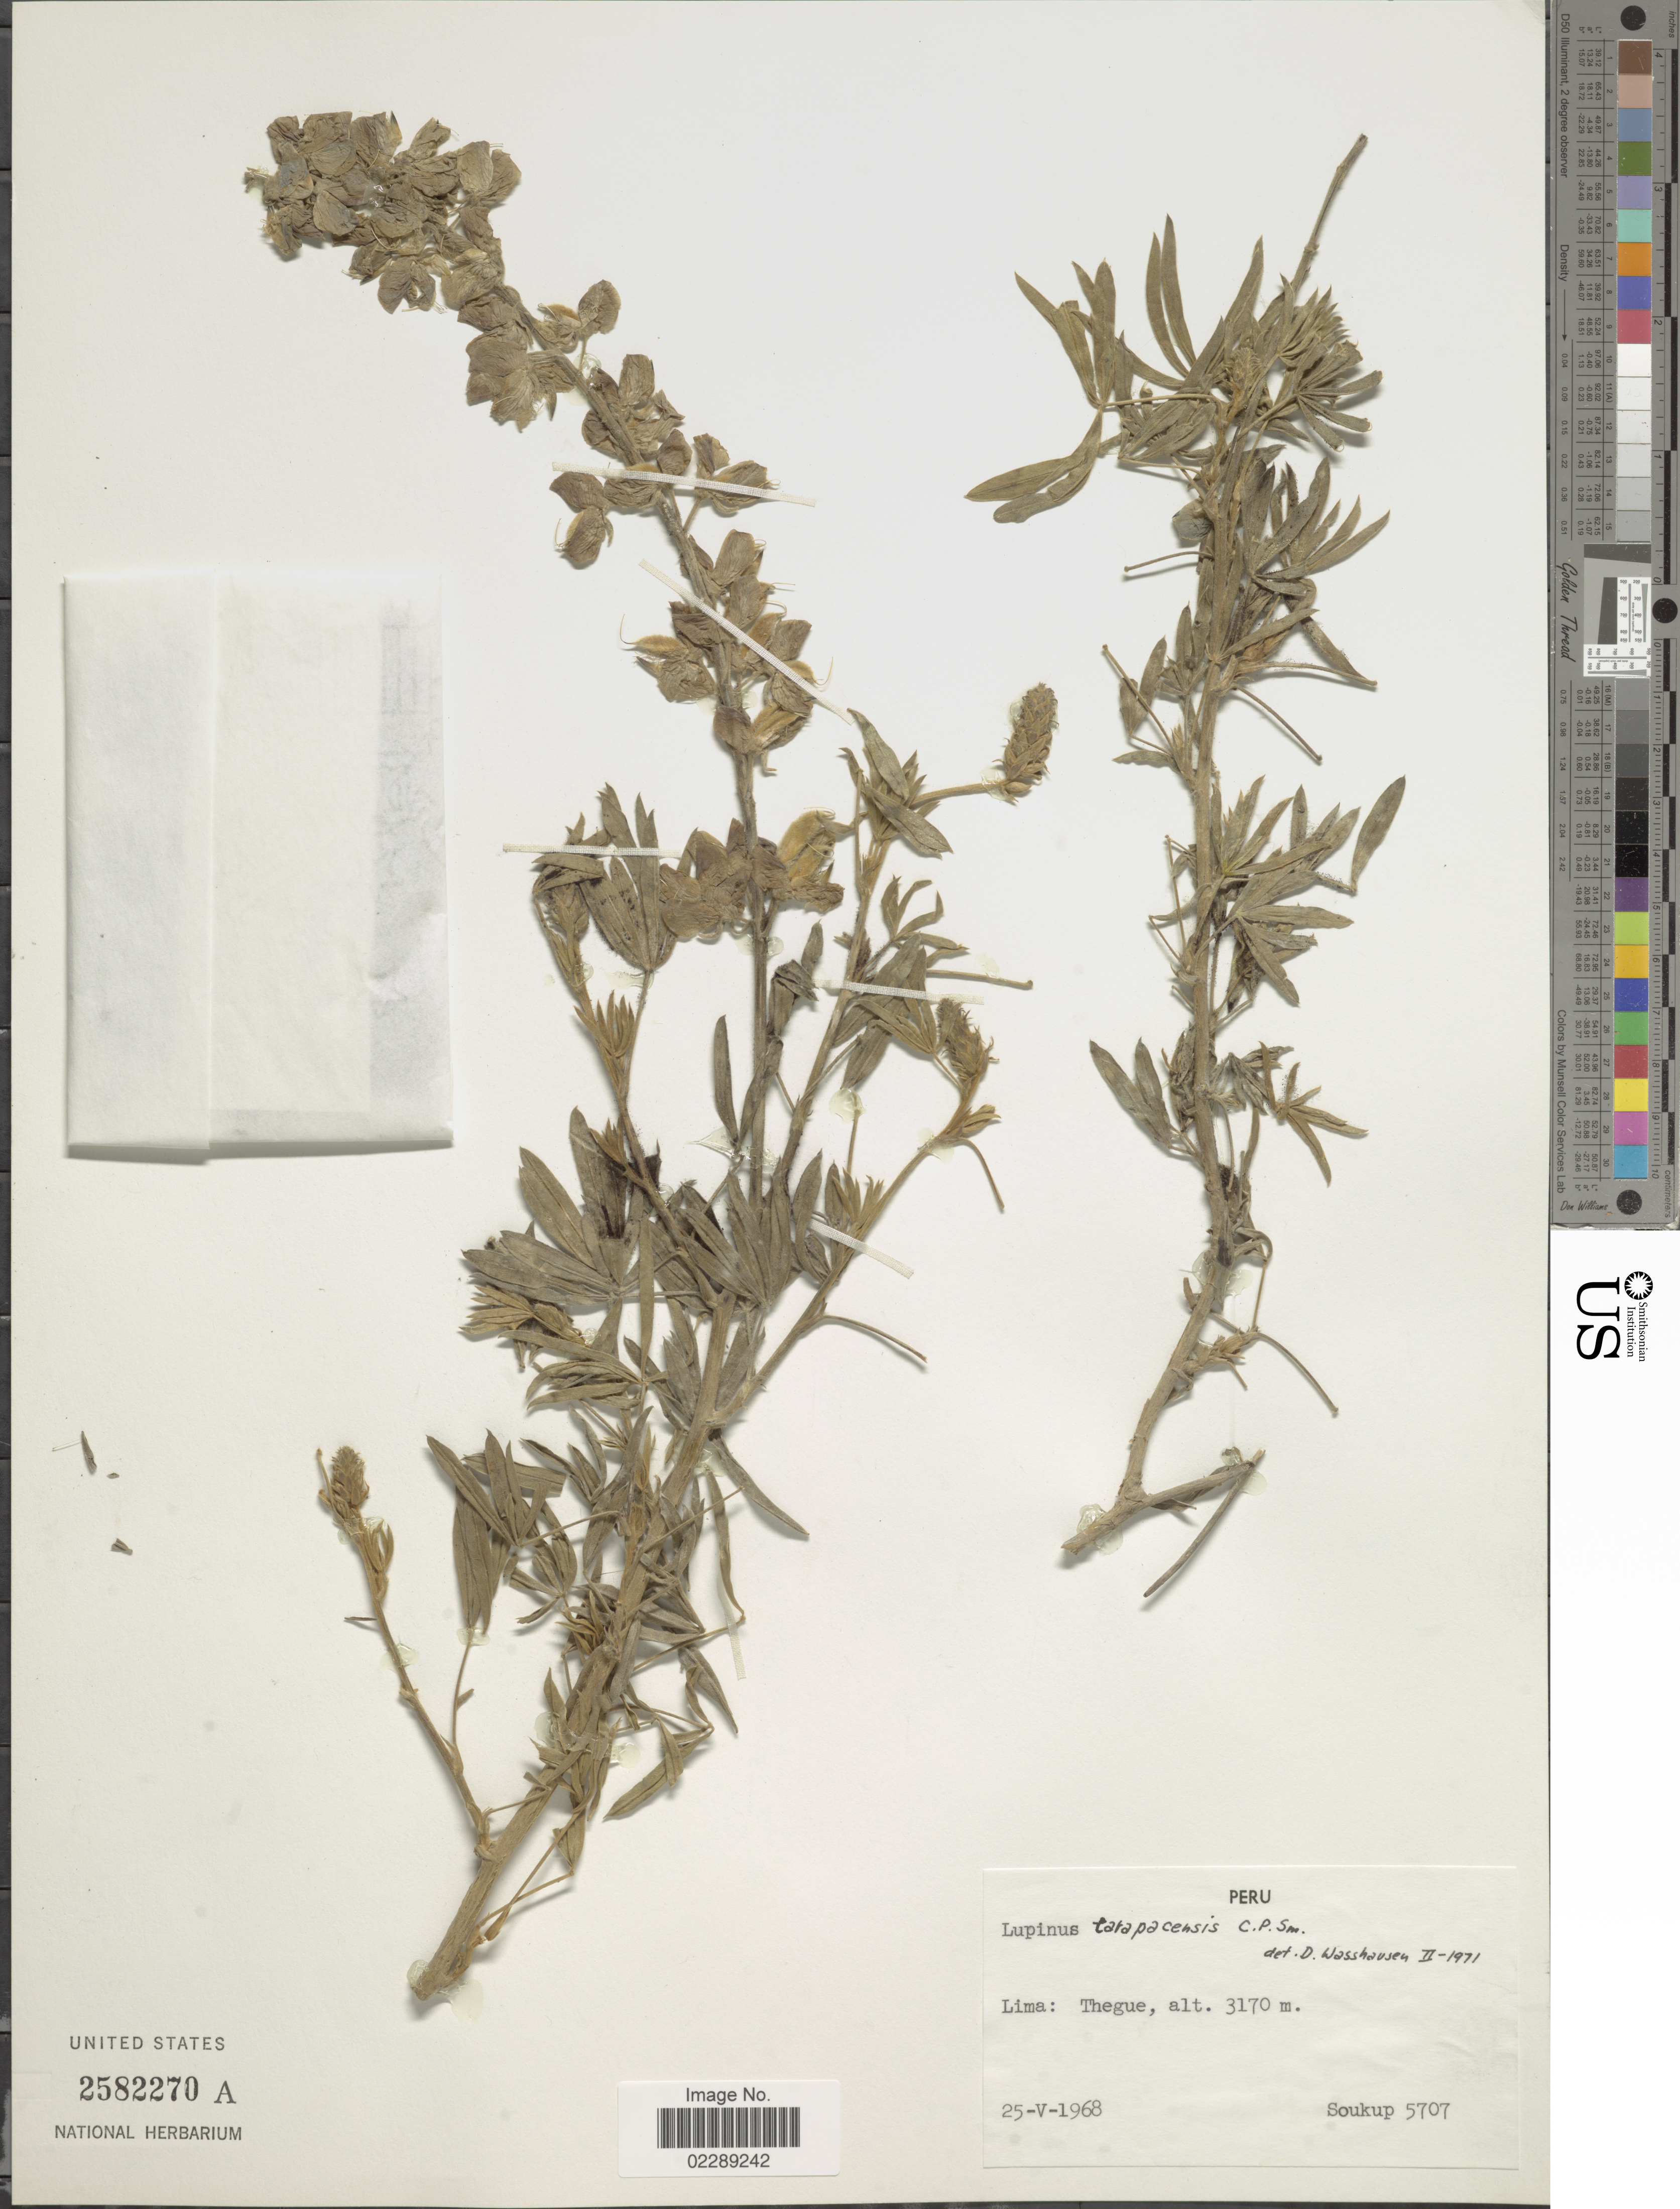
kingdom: Plantae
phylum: Tracheophyta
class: Magnoliopsida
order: Fabales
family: Fabaceae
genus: Lupinus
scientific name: Lupinus tarapacensis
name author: C.P. Sm.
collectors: -- Soukup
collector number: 5707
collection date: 1968-05-25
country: Peru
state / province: Lima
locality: Lima: Thegue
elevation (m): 3170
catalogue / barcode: US 2582270A